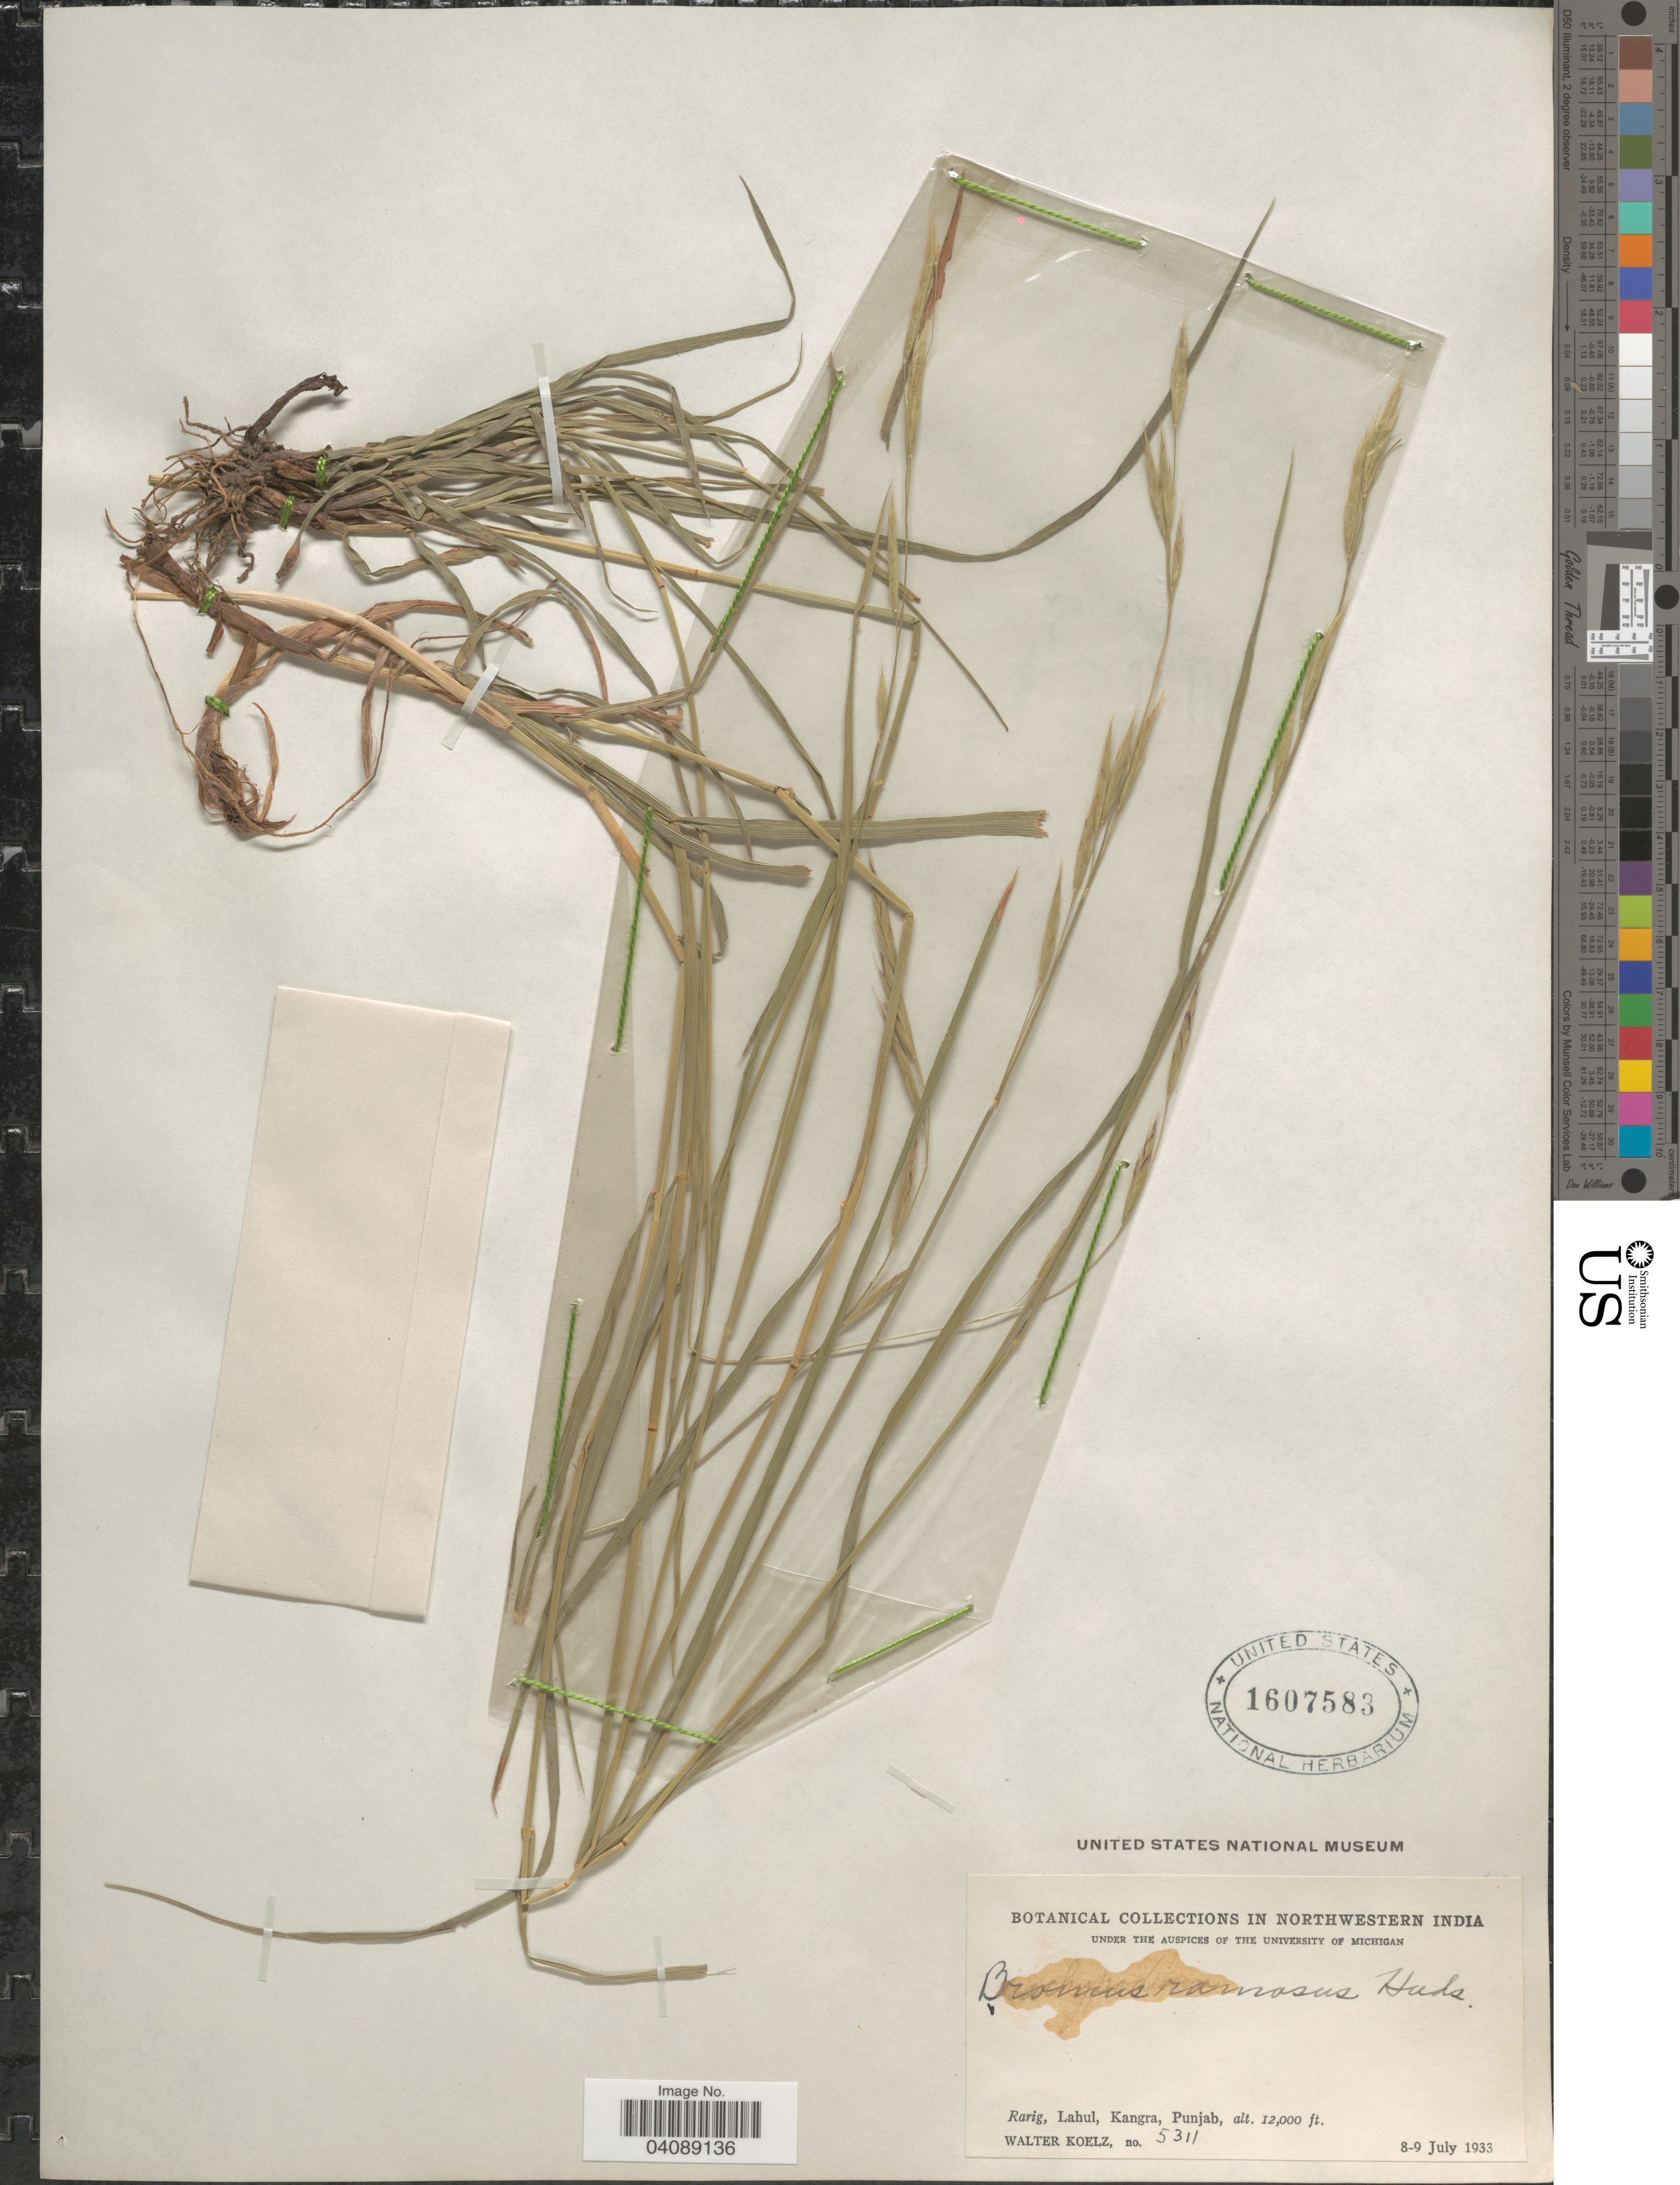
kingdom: Plantae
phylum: Tracheophyta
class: Liliopsida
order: Poales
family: Poaceae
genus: Bromus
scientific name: Bromus ramosus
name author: Huds.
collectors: W. N. Koelz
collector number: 5311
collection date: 1933-07-08/1933-07-09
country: India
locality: In Northwestern India. Rarig, Lahul, Kangra. Punjab.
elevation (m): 3658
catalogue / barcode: US 1607583